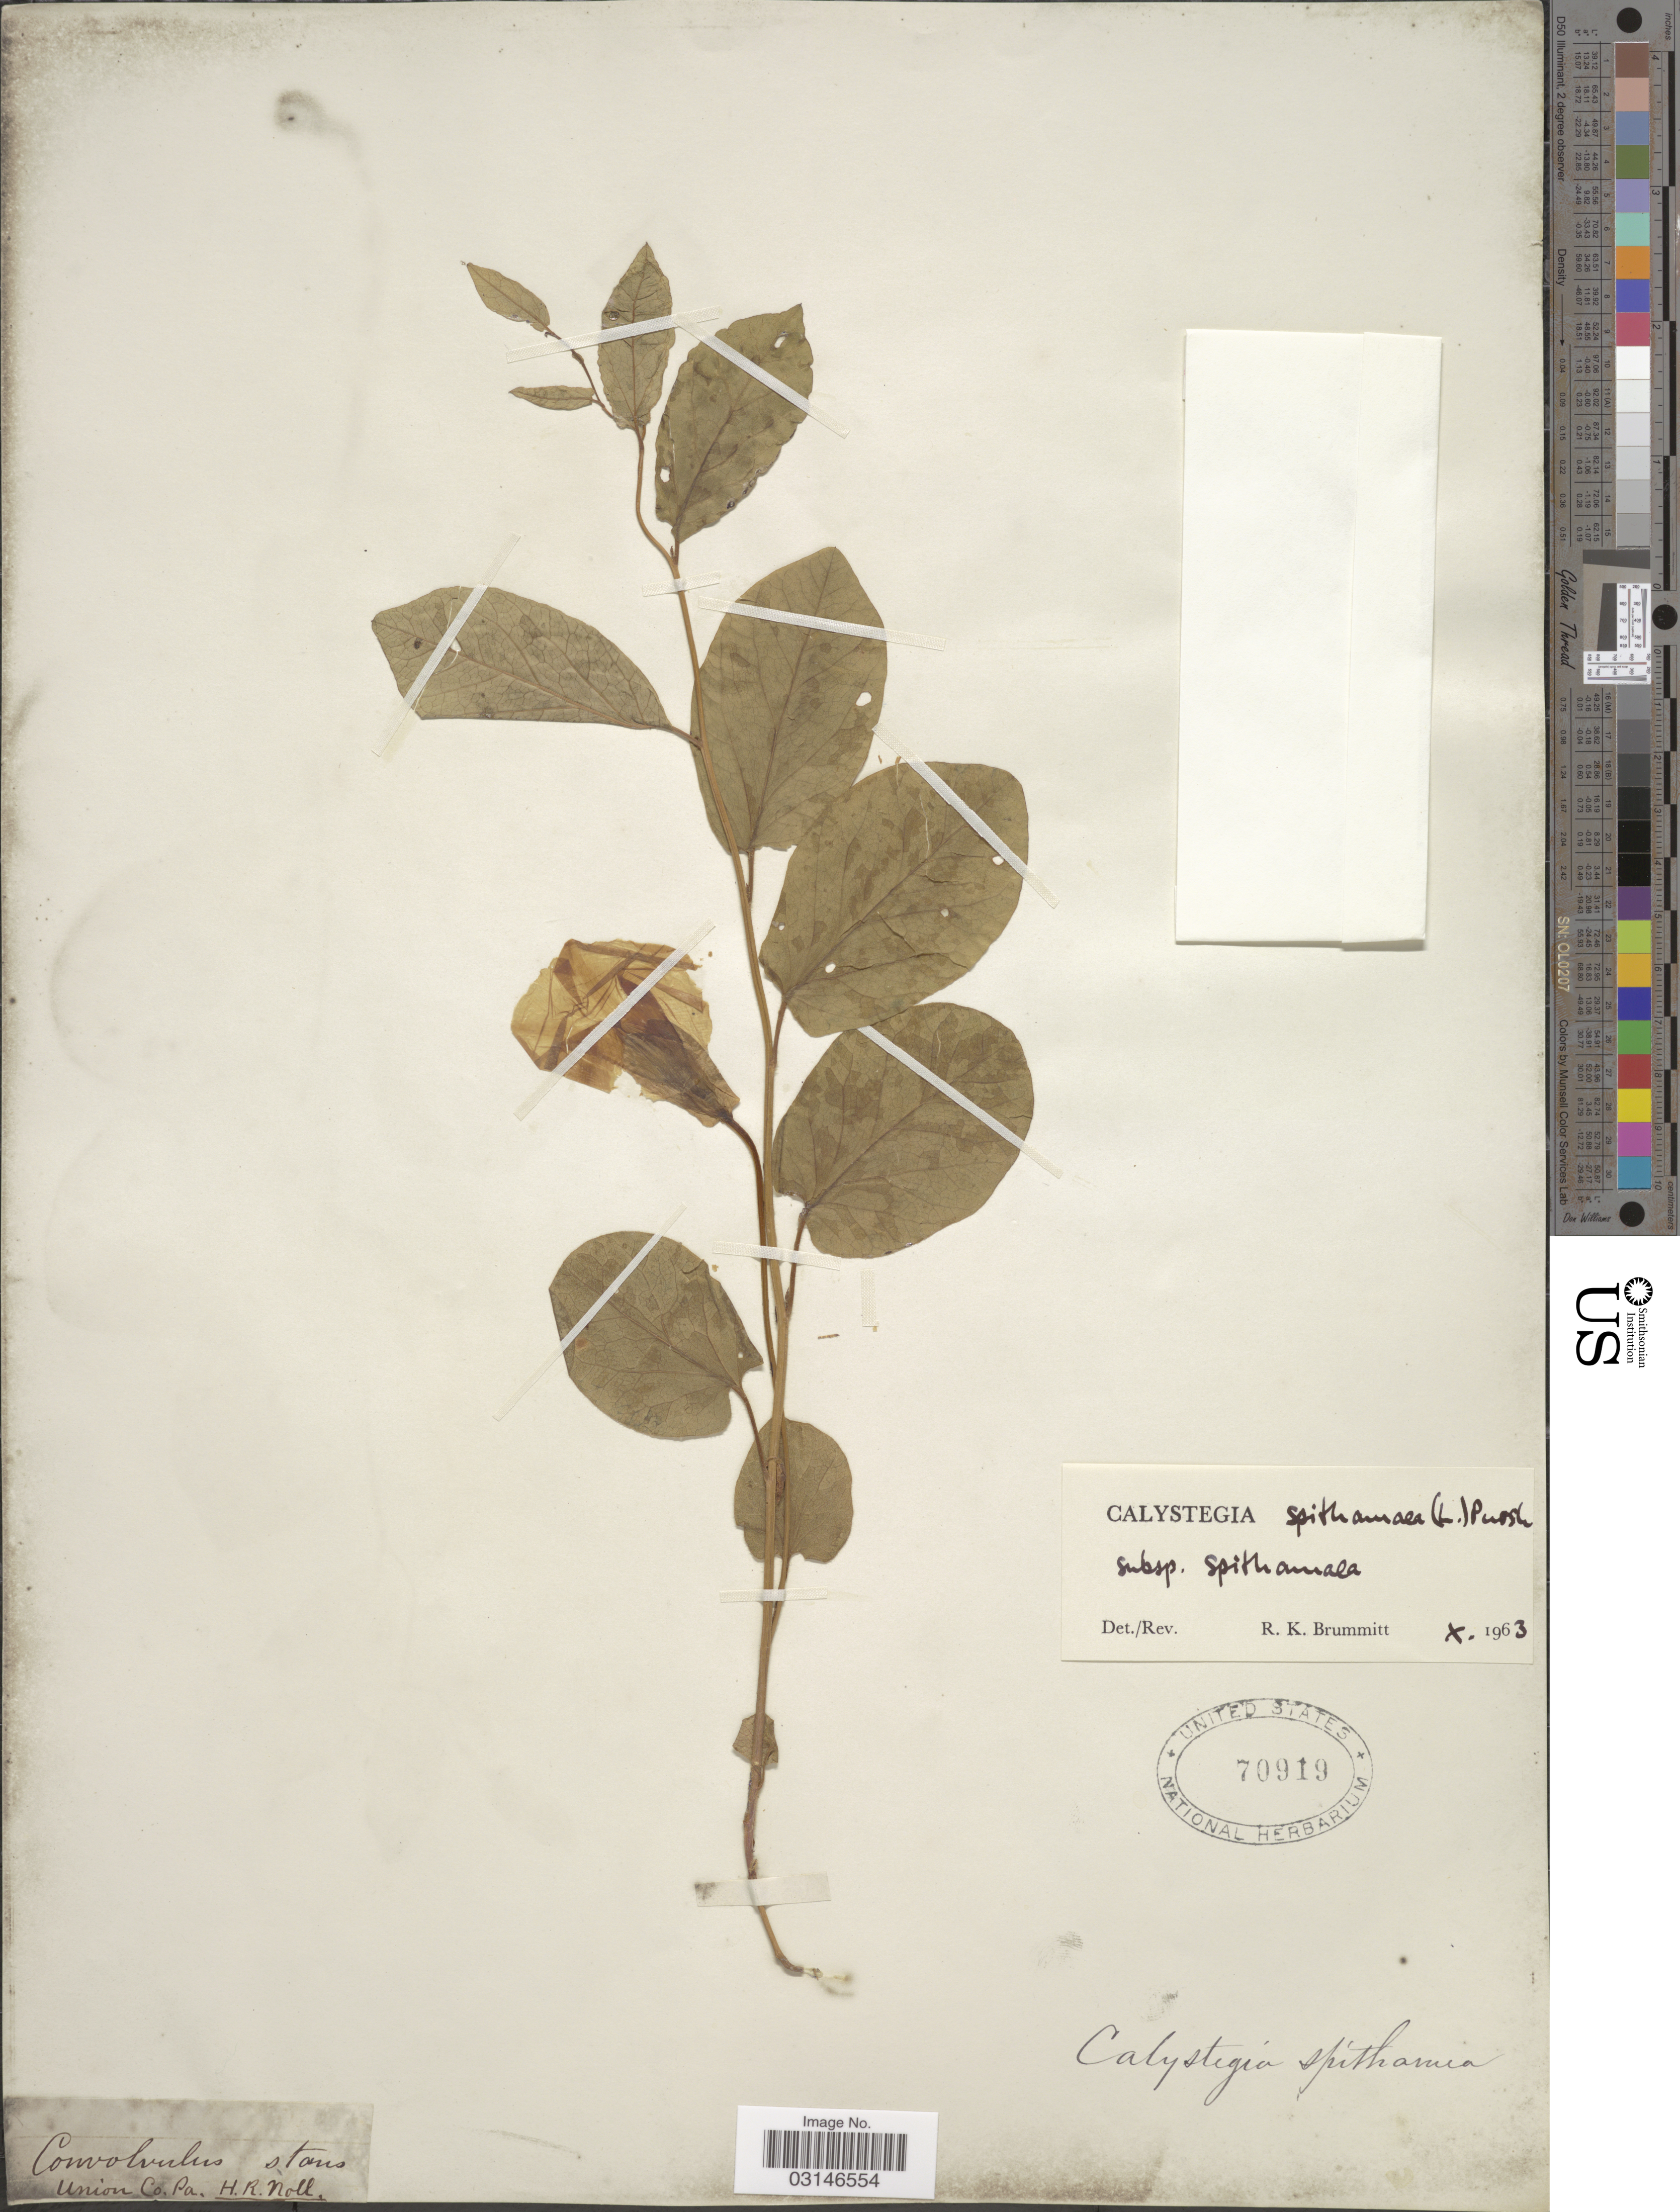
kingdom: Plantae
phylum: Tracheophyta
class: Magnoliopsida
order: Solanales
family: Convolvulaceae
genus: Calystegia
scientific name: Calystegia spithamaea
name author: (L.) Pursh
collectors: H. Noll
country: United States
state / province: Pennsylvania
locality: Union Co. Pa.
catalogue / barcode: US 70919